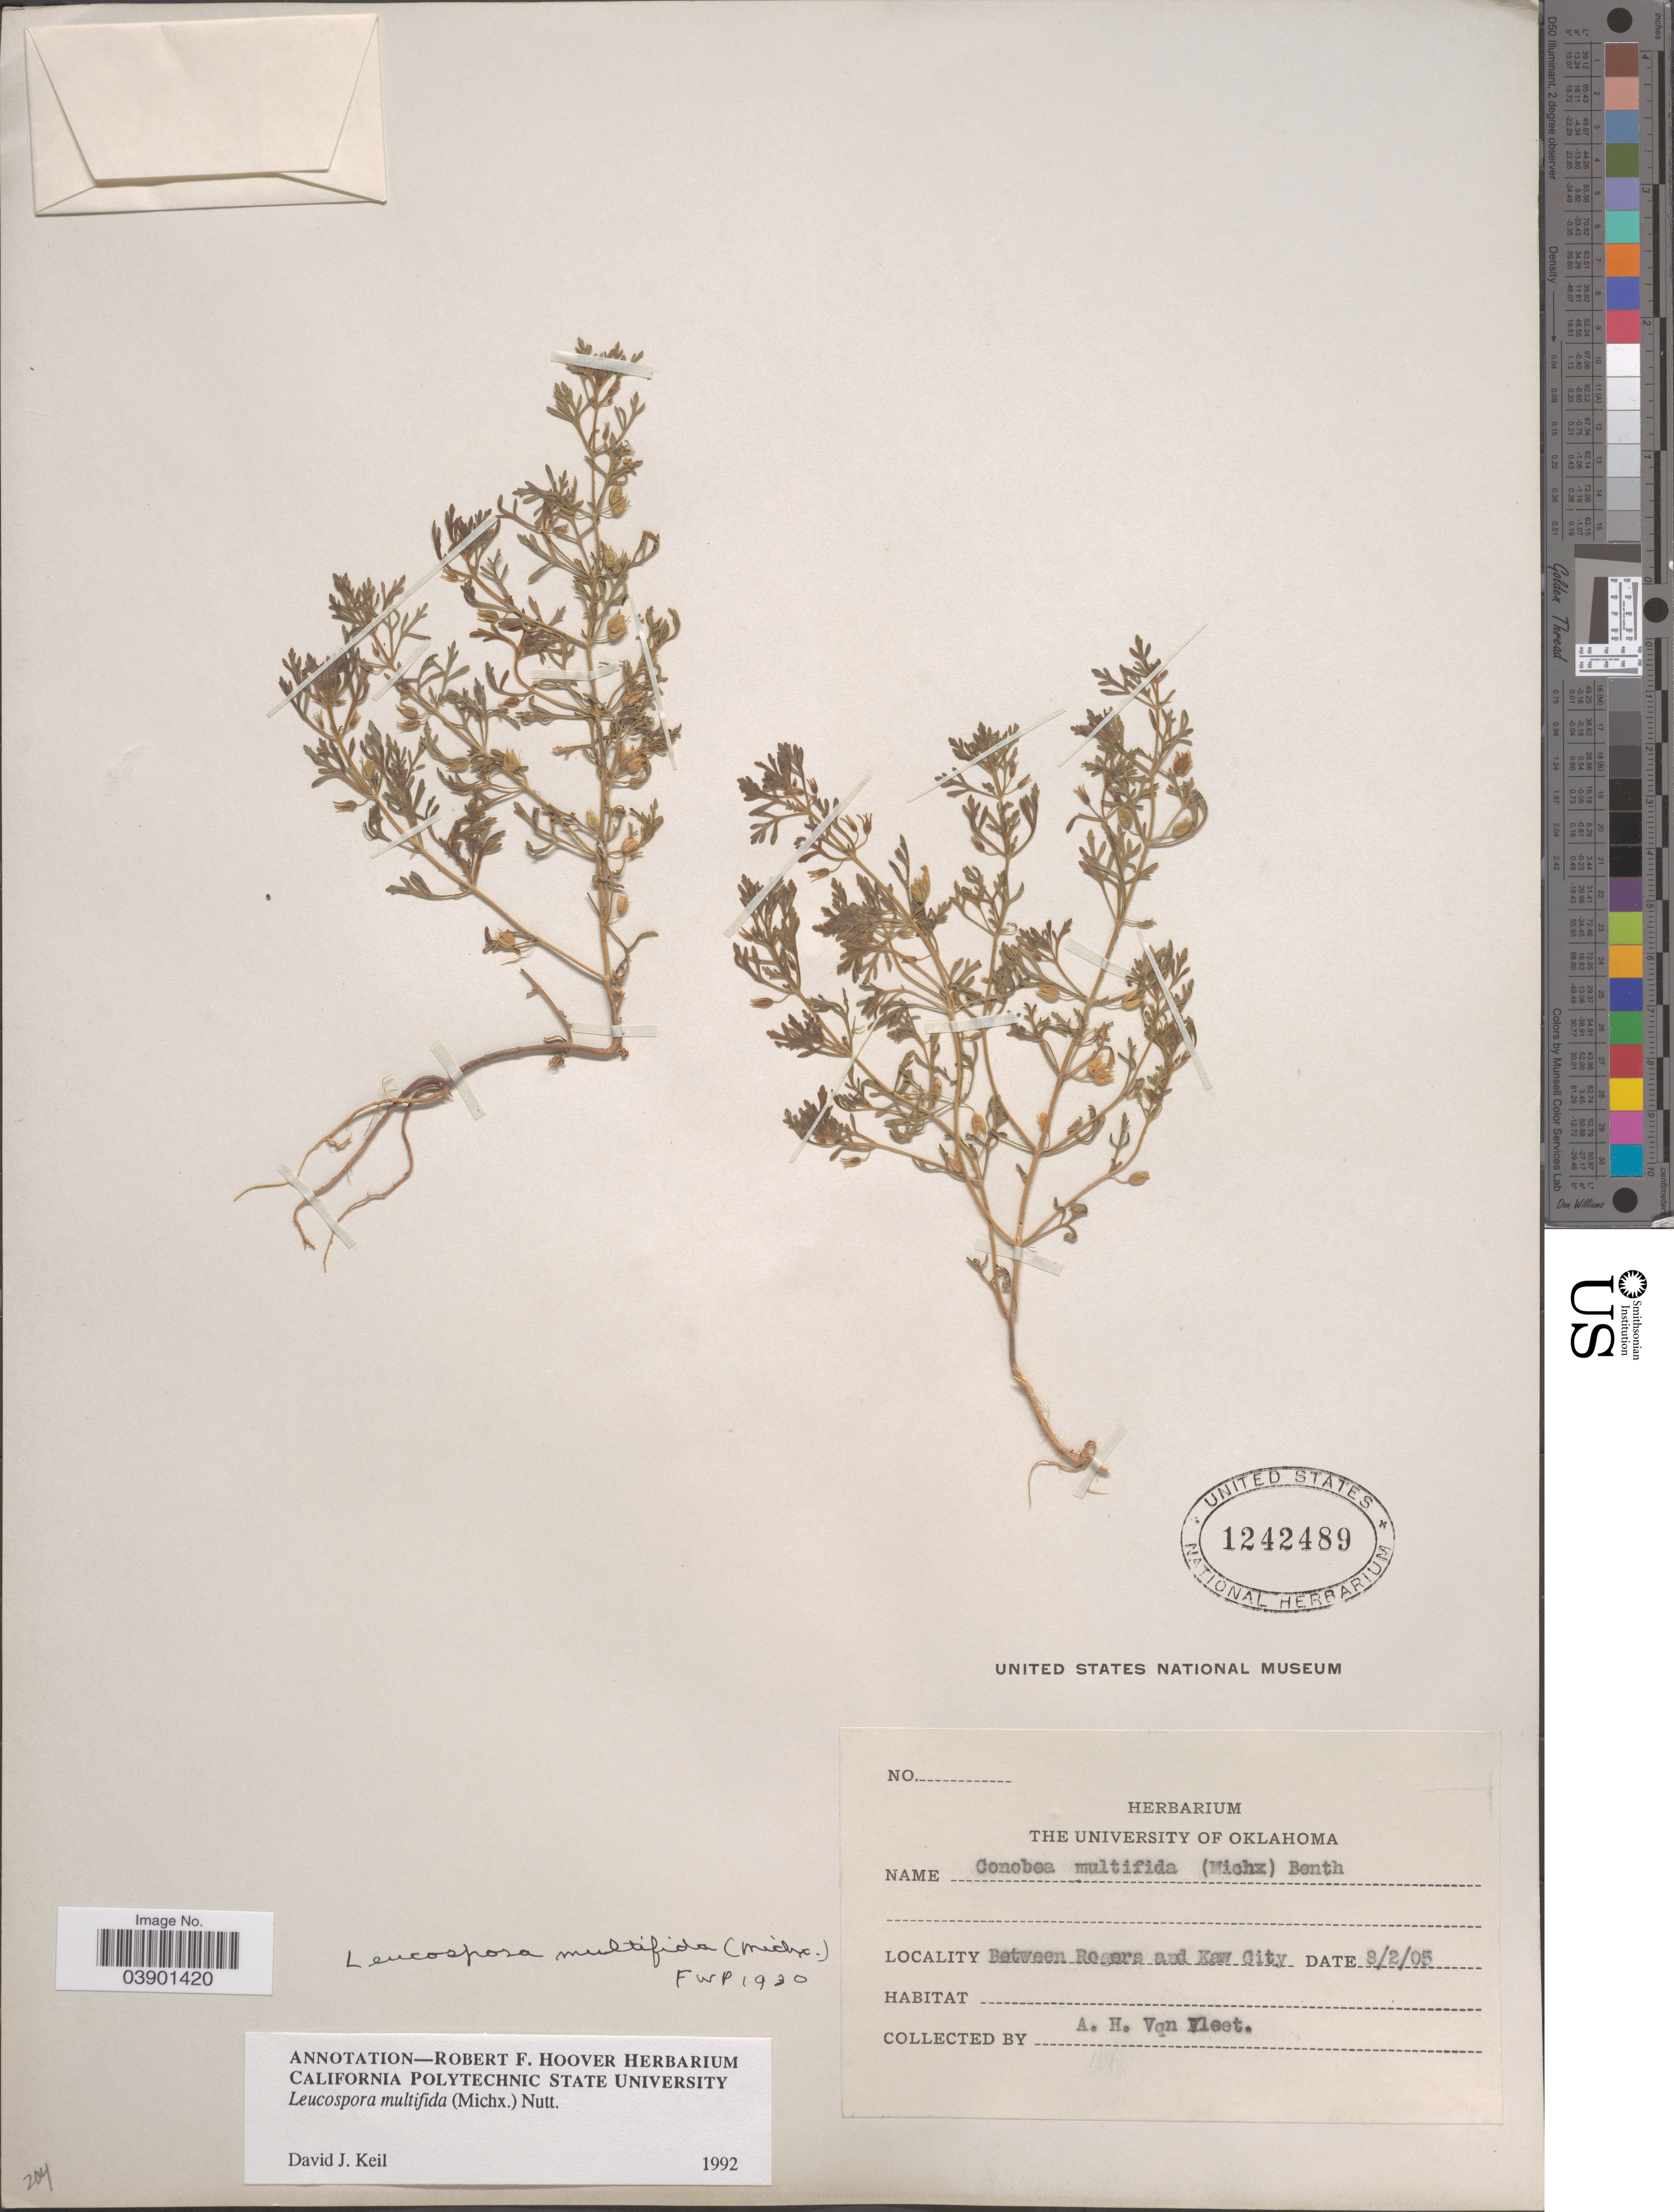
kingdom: Plantae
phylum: Tracheophyta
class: Magnoliopsida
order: Lamiales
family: Plantaginaceae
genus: Leucospora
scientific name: Leucospora multifida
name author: (Michx.) Nutt.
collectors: A. H. Van Vleet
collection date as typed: Transcribed d/m/y: 2/8/5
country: United States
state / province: Oklahoma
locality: Between Rogers and Kaw City.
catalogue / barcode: US 1242489